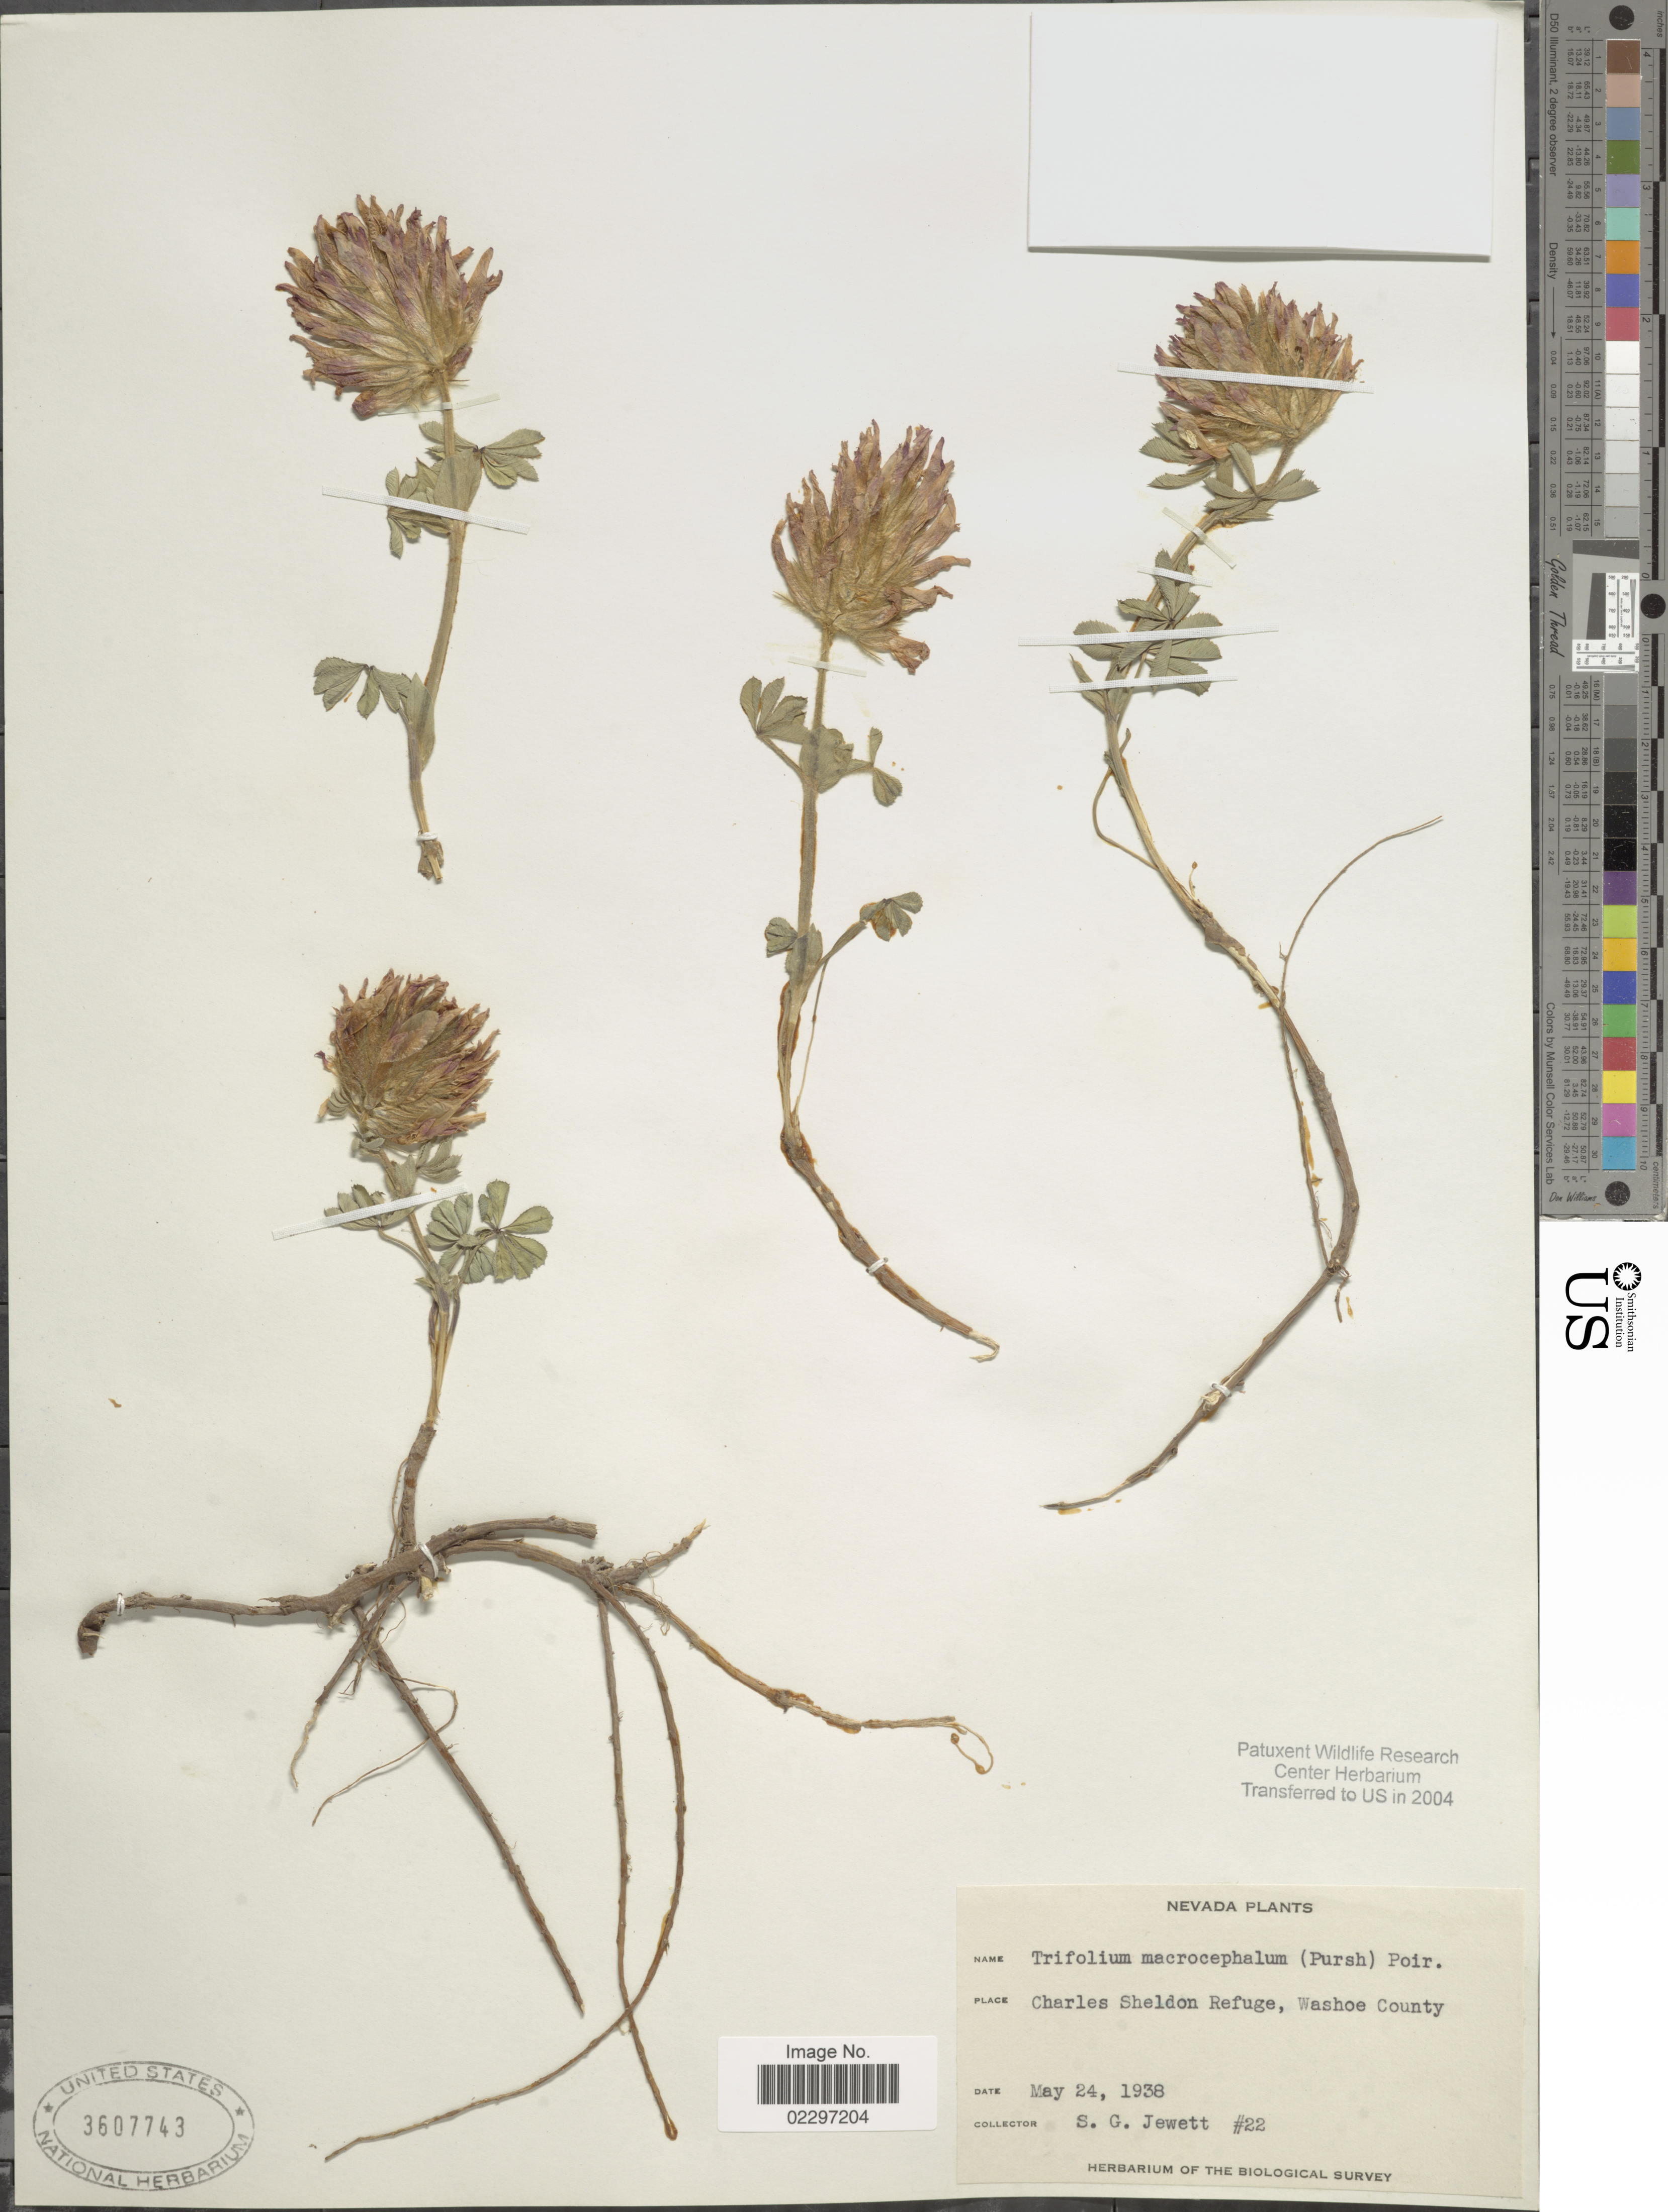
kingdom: Plantae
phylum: Tracheophyta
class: Magnoliopsida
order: Fabales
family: Fabaceae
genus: Trifolium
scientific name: Trifolium macrocephalum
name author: (Pursh) Poir.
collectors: S. Jewett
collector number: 22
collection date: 1938-05-24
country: United States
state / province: Nevada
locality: Charles Sheldon Refuge, Washoe County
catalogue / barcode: US 3607743